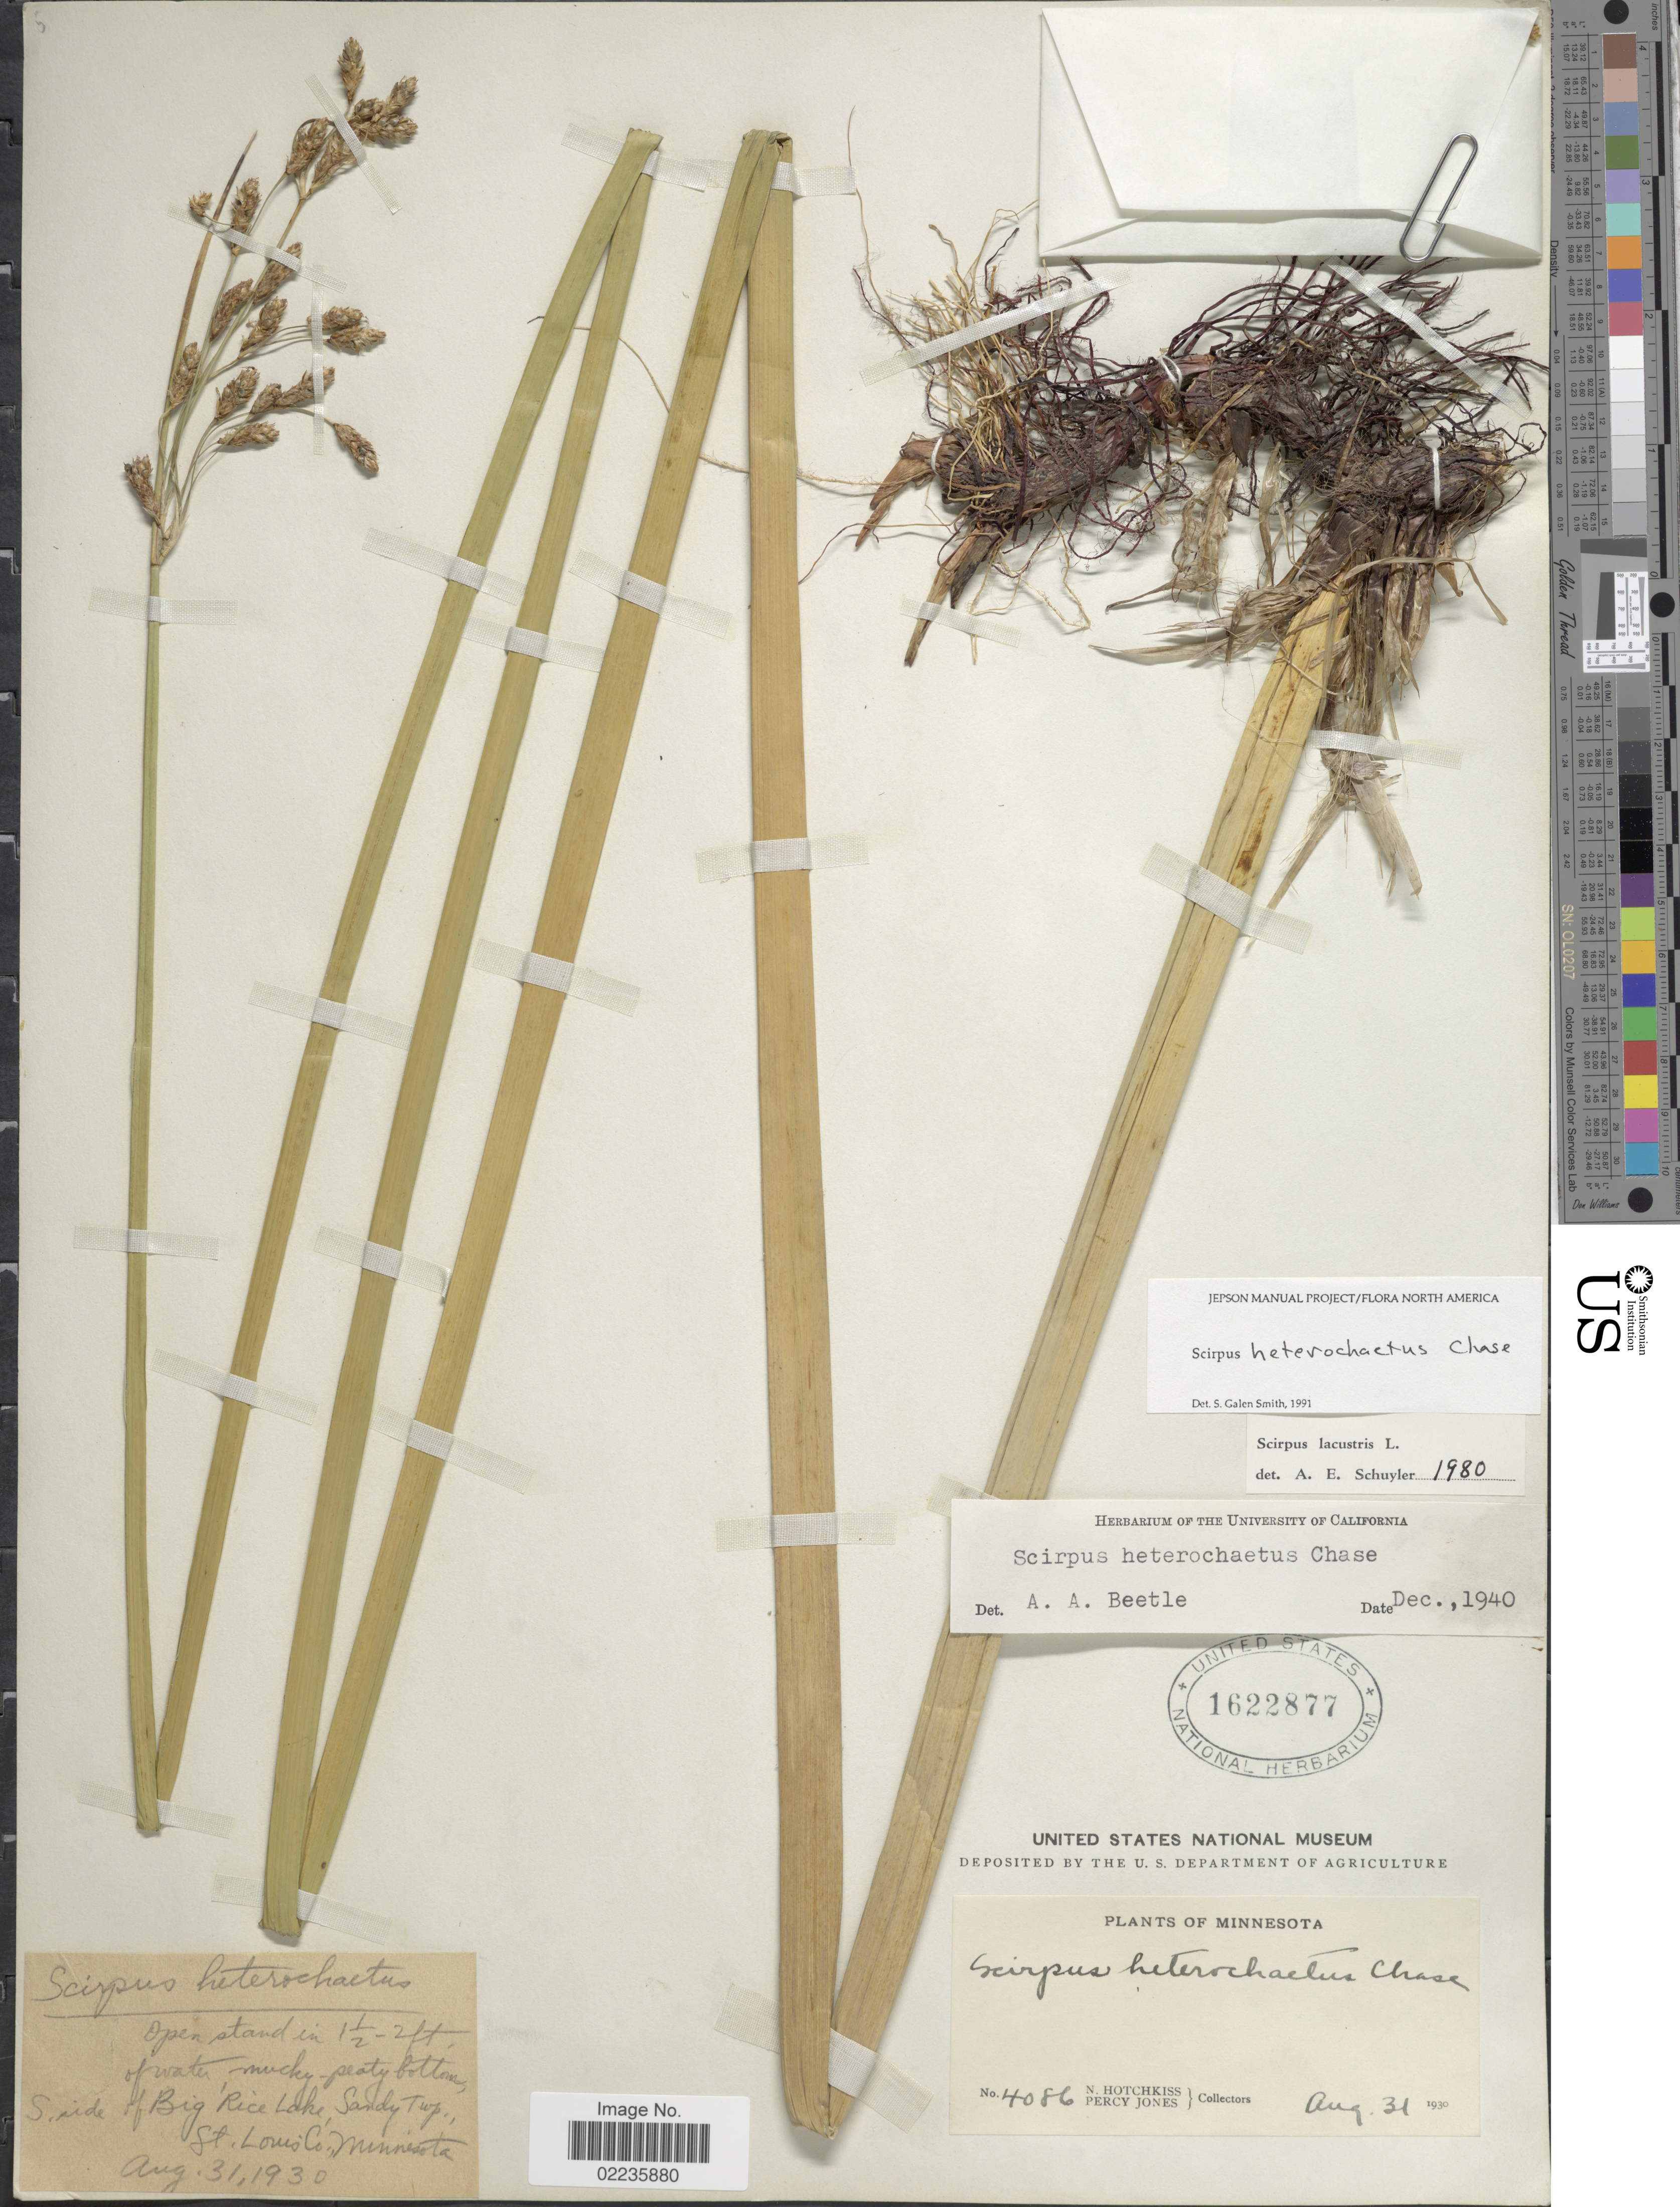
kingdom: Plantae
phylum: Tracheophyta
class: Liliopsida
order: Poales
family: Cyperaceae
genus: Schoenoplectus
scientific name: Schoenoplectus heterochaetus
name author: (Chase) Soják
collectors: N. Hotchkiss & P. Jones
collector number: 4086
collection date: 1930-08-31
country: United States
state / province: Minnesota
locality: S. side of Big Rice Lake, Sandy Twp., St. Louis Co.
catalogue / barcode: US 1622877